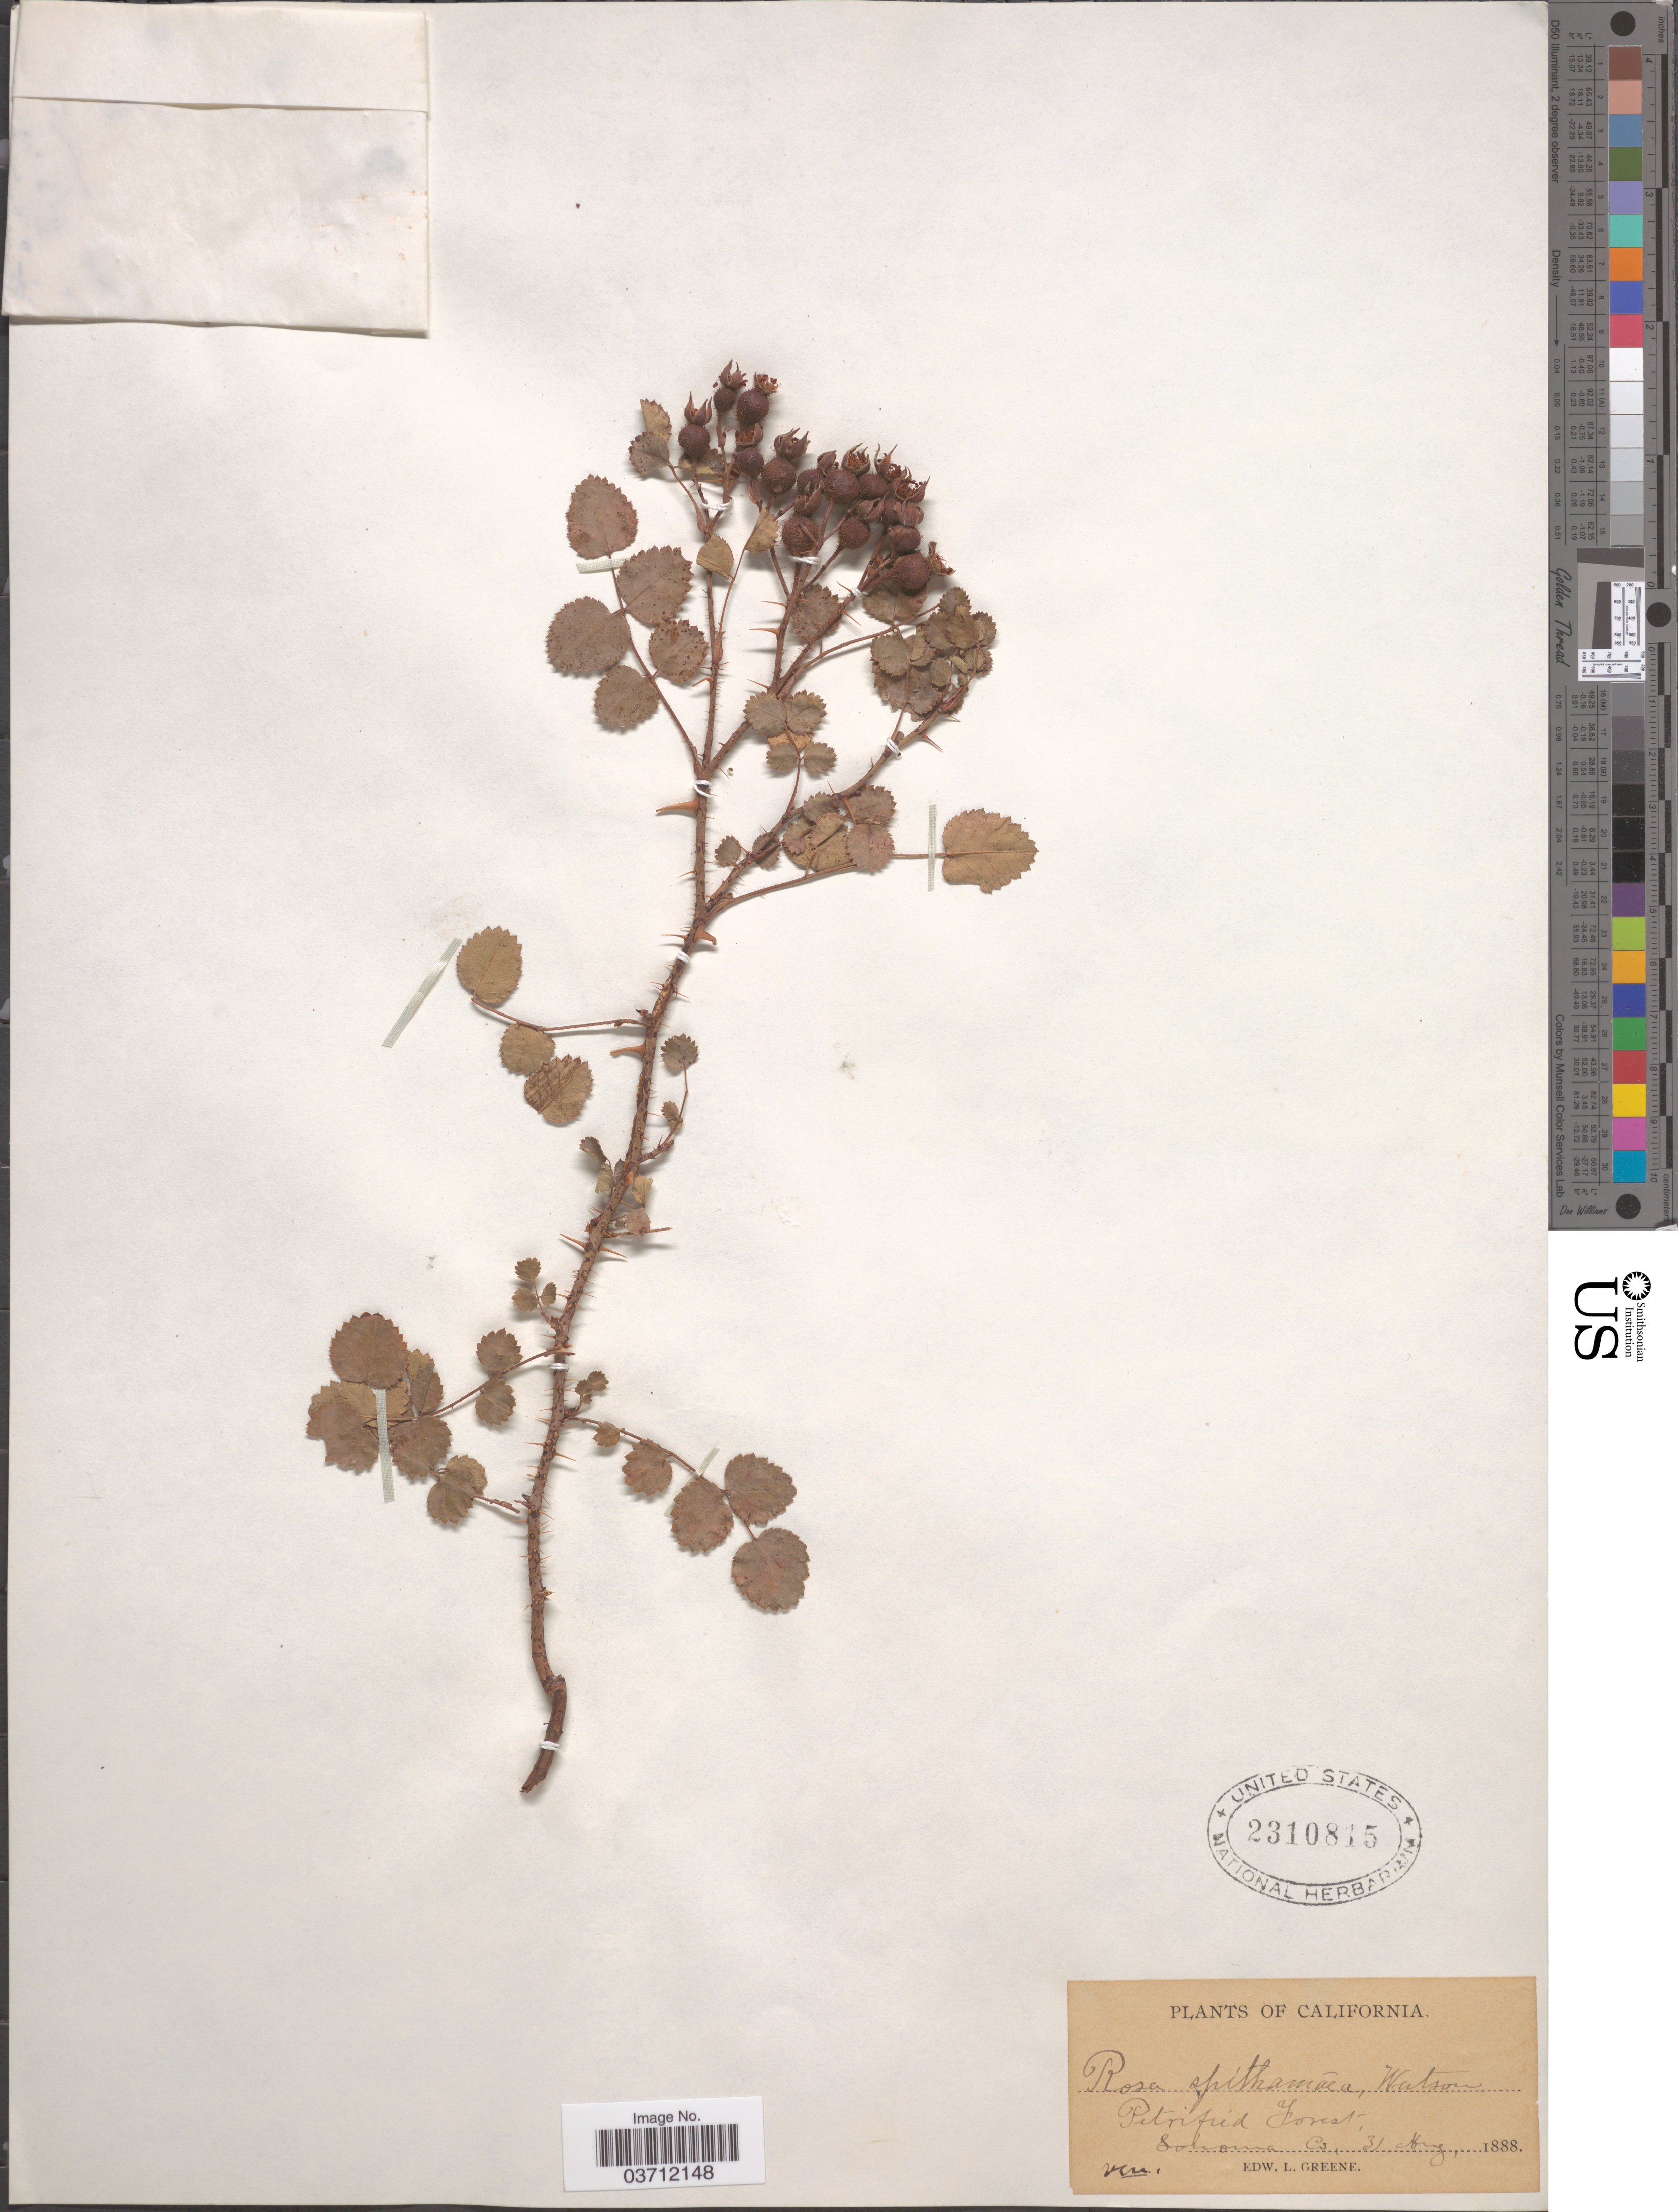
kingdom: Plantae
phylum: Tracheophyta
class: Magnoliopsida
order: Rosales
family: Rosaceae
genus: Rosa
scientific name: Rosa spithamea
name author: S. Watson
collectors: E. L. Greene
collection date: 1888-08-31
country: United States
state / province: California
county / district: Sonoma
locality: Petrified Forest. Sonoma Co.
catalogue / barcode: US 2310815